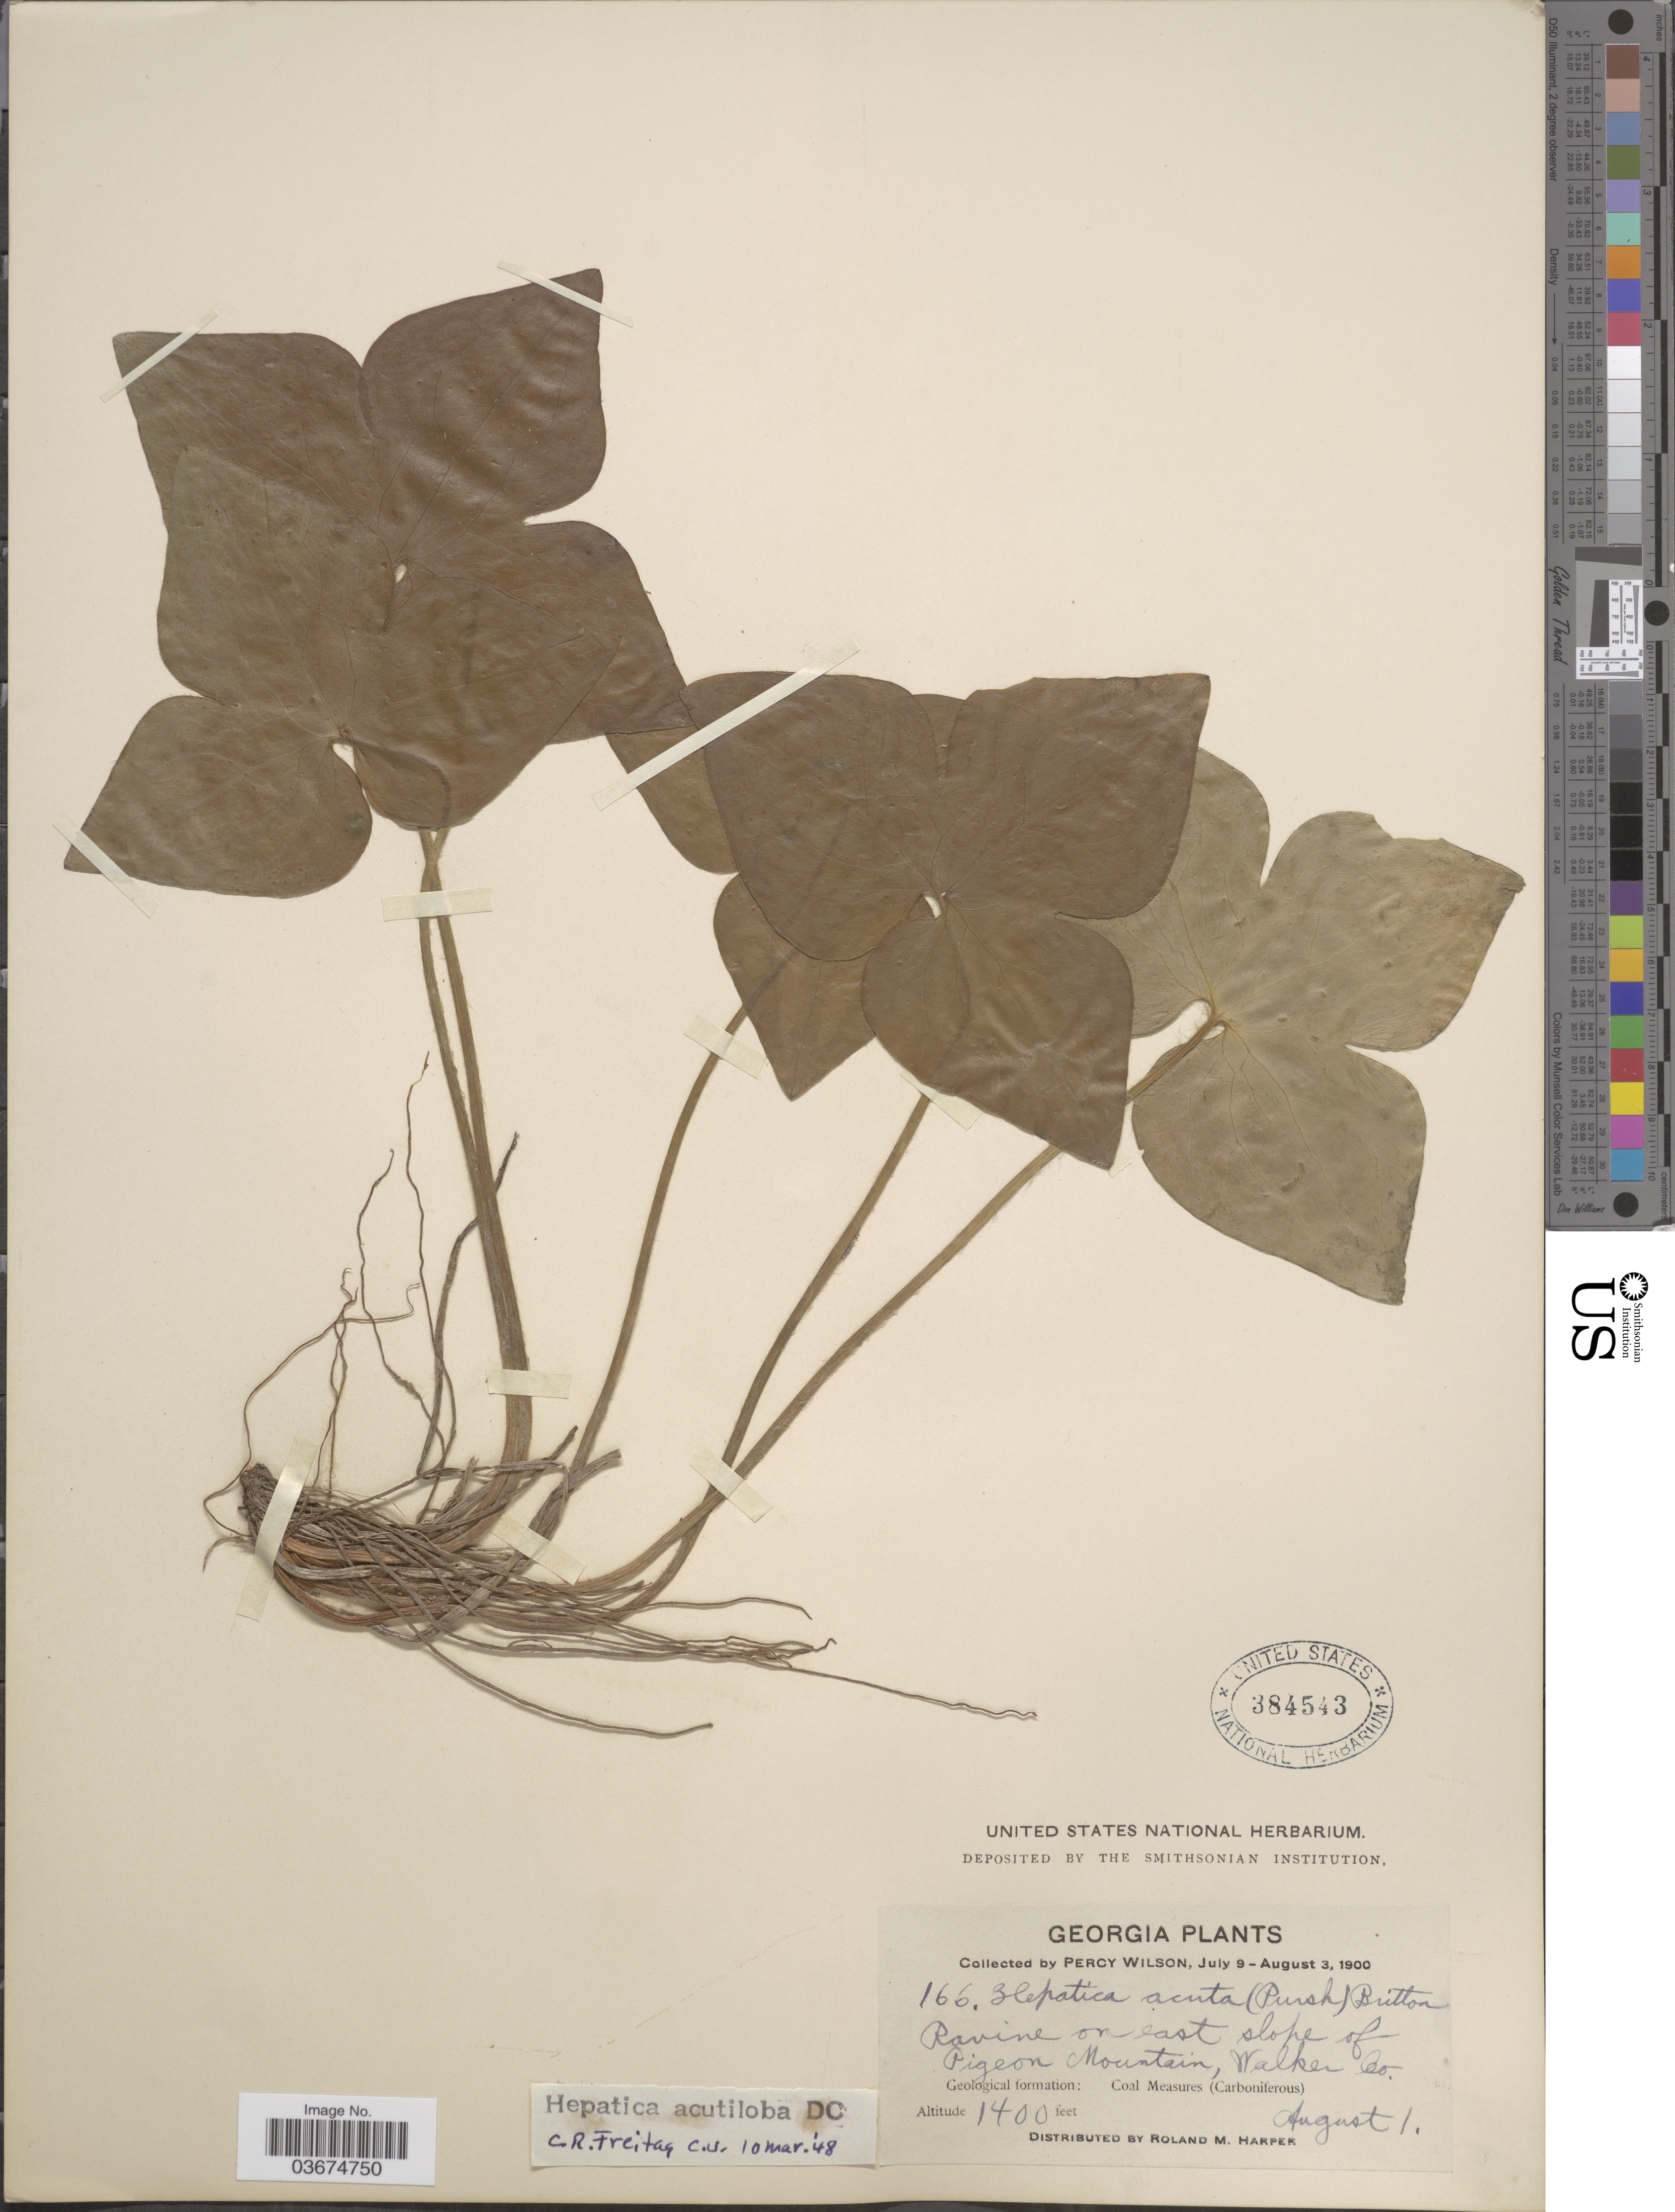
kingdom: Plantae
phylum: Tracheophyta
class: Magnoliopsida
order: Ranunculales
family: Ranunculaceae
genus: Hepatica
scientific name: Hepatica acutiloba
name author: DC.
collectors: P. Wilson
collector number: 166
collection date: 1900-08-01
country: United States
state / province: Georgia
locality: Ravine on east slope of Pigeon Mountain, Walker Co.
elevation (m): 427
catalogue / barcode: US 384543